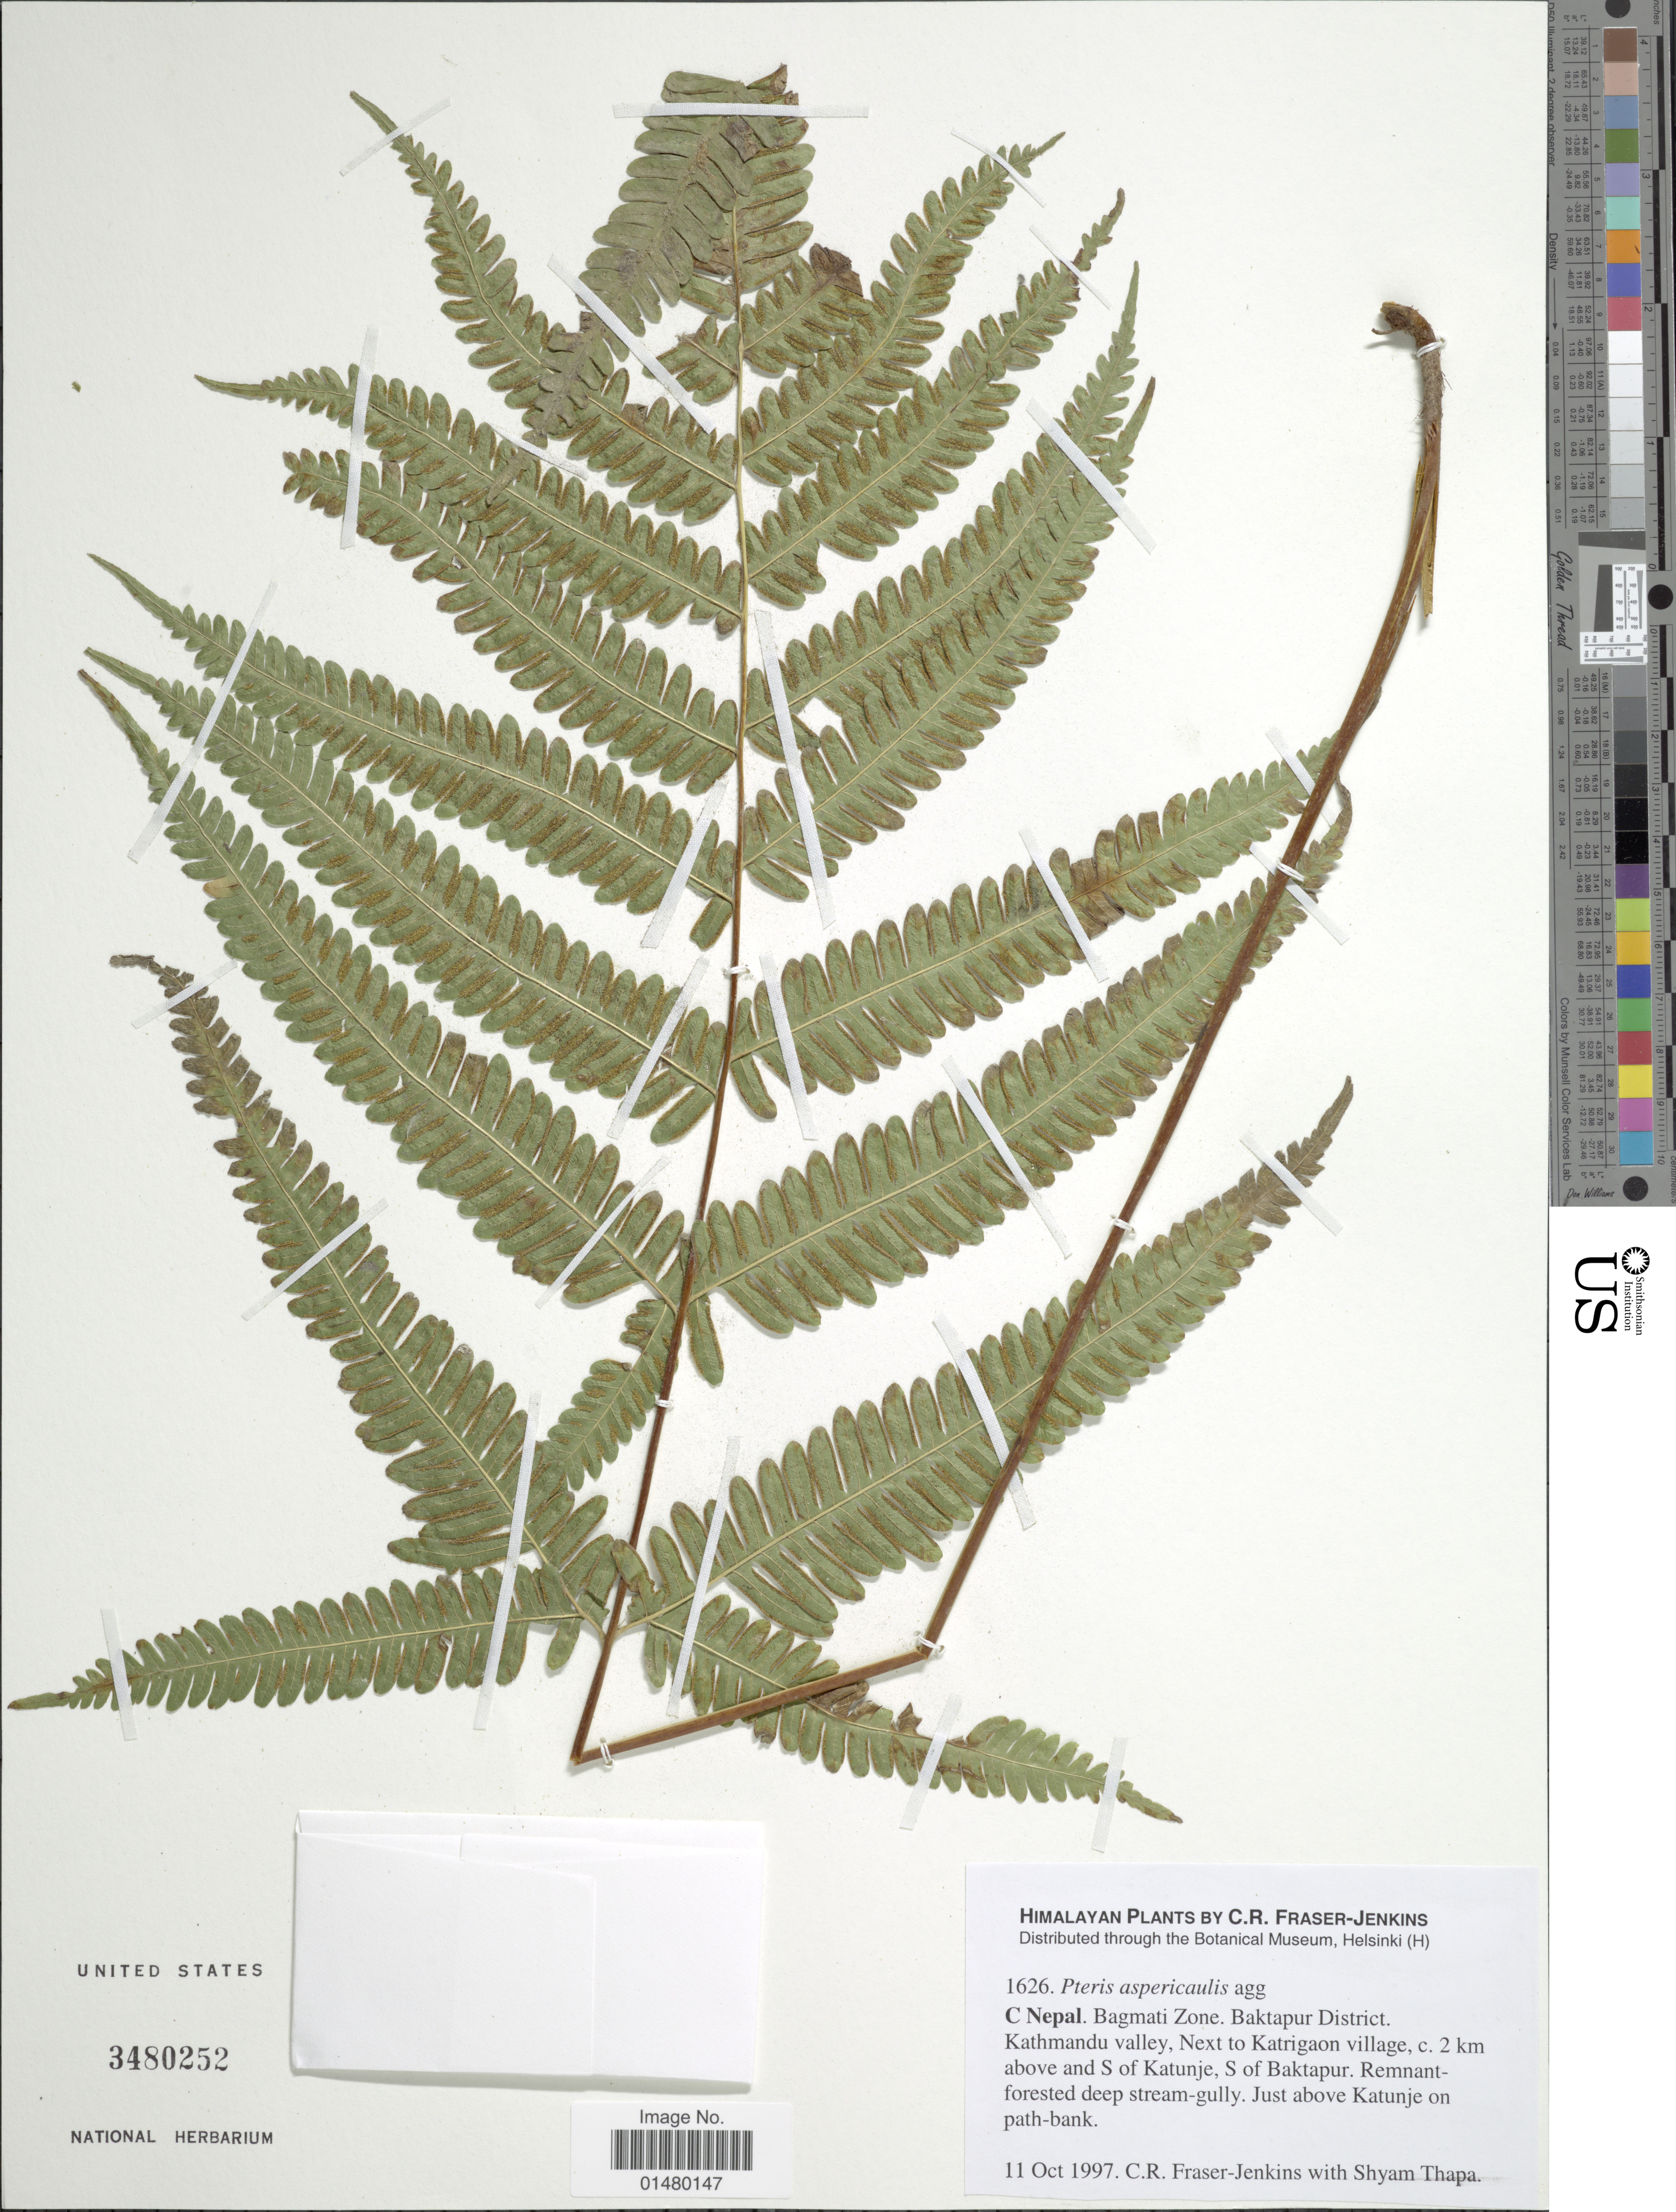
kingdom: Plantae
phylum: Tracheophyta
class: Polypodiopsida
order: Polypodiales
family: Pteridaceae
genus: Pteris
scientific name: Pteris aspericaulis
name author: Wall. ex Hieron.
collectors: C. R. Fraser-Jenkins & S. Thapa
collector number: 1626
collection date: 1997-10-11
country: Nepal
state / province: Bagmati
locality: C Nepal, Bagmati Zone, Baktapur District, Kathmandu Valley, Next to Katrigaon village, c. 2 km above and S of Katunje,S of Baktapur. Just above Katunje on path-bank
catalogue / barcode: US 3480252